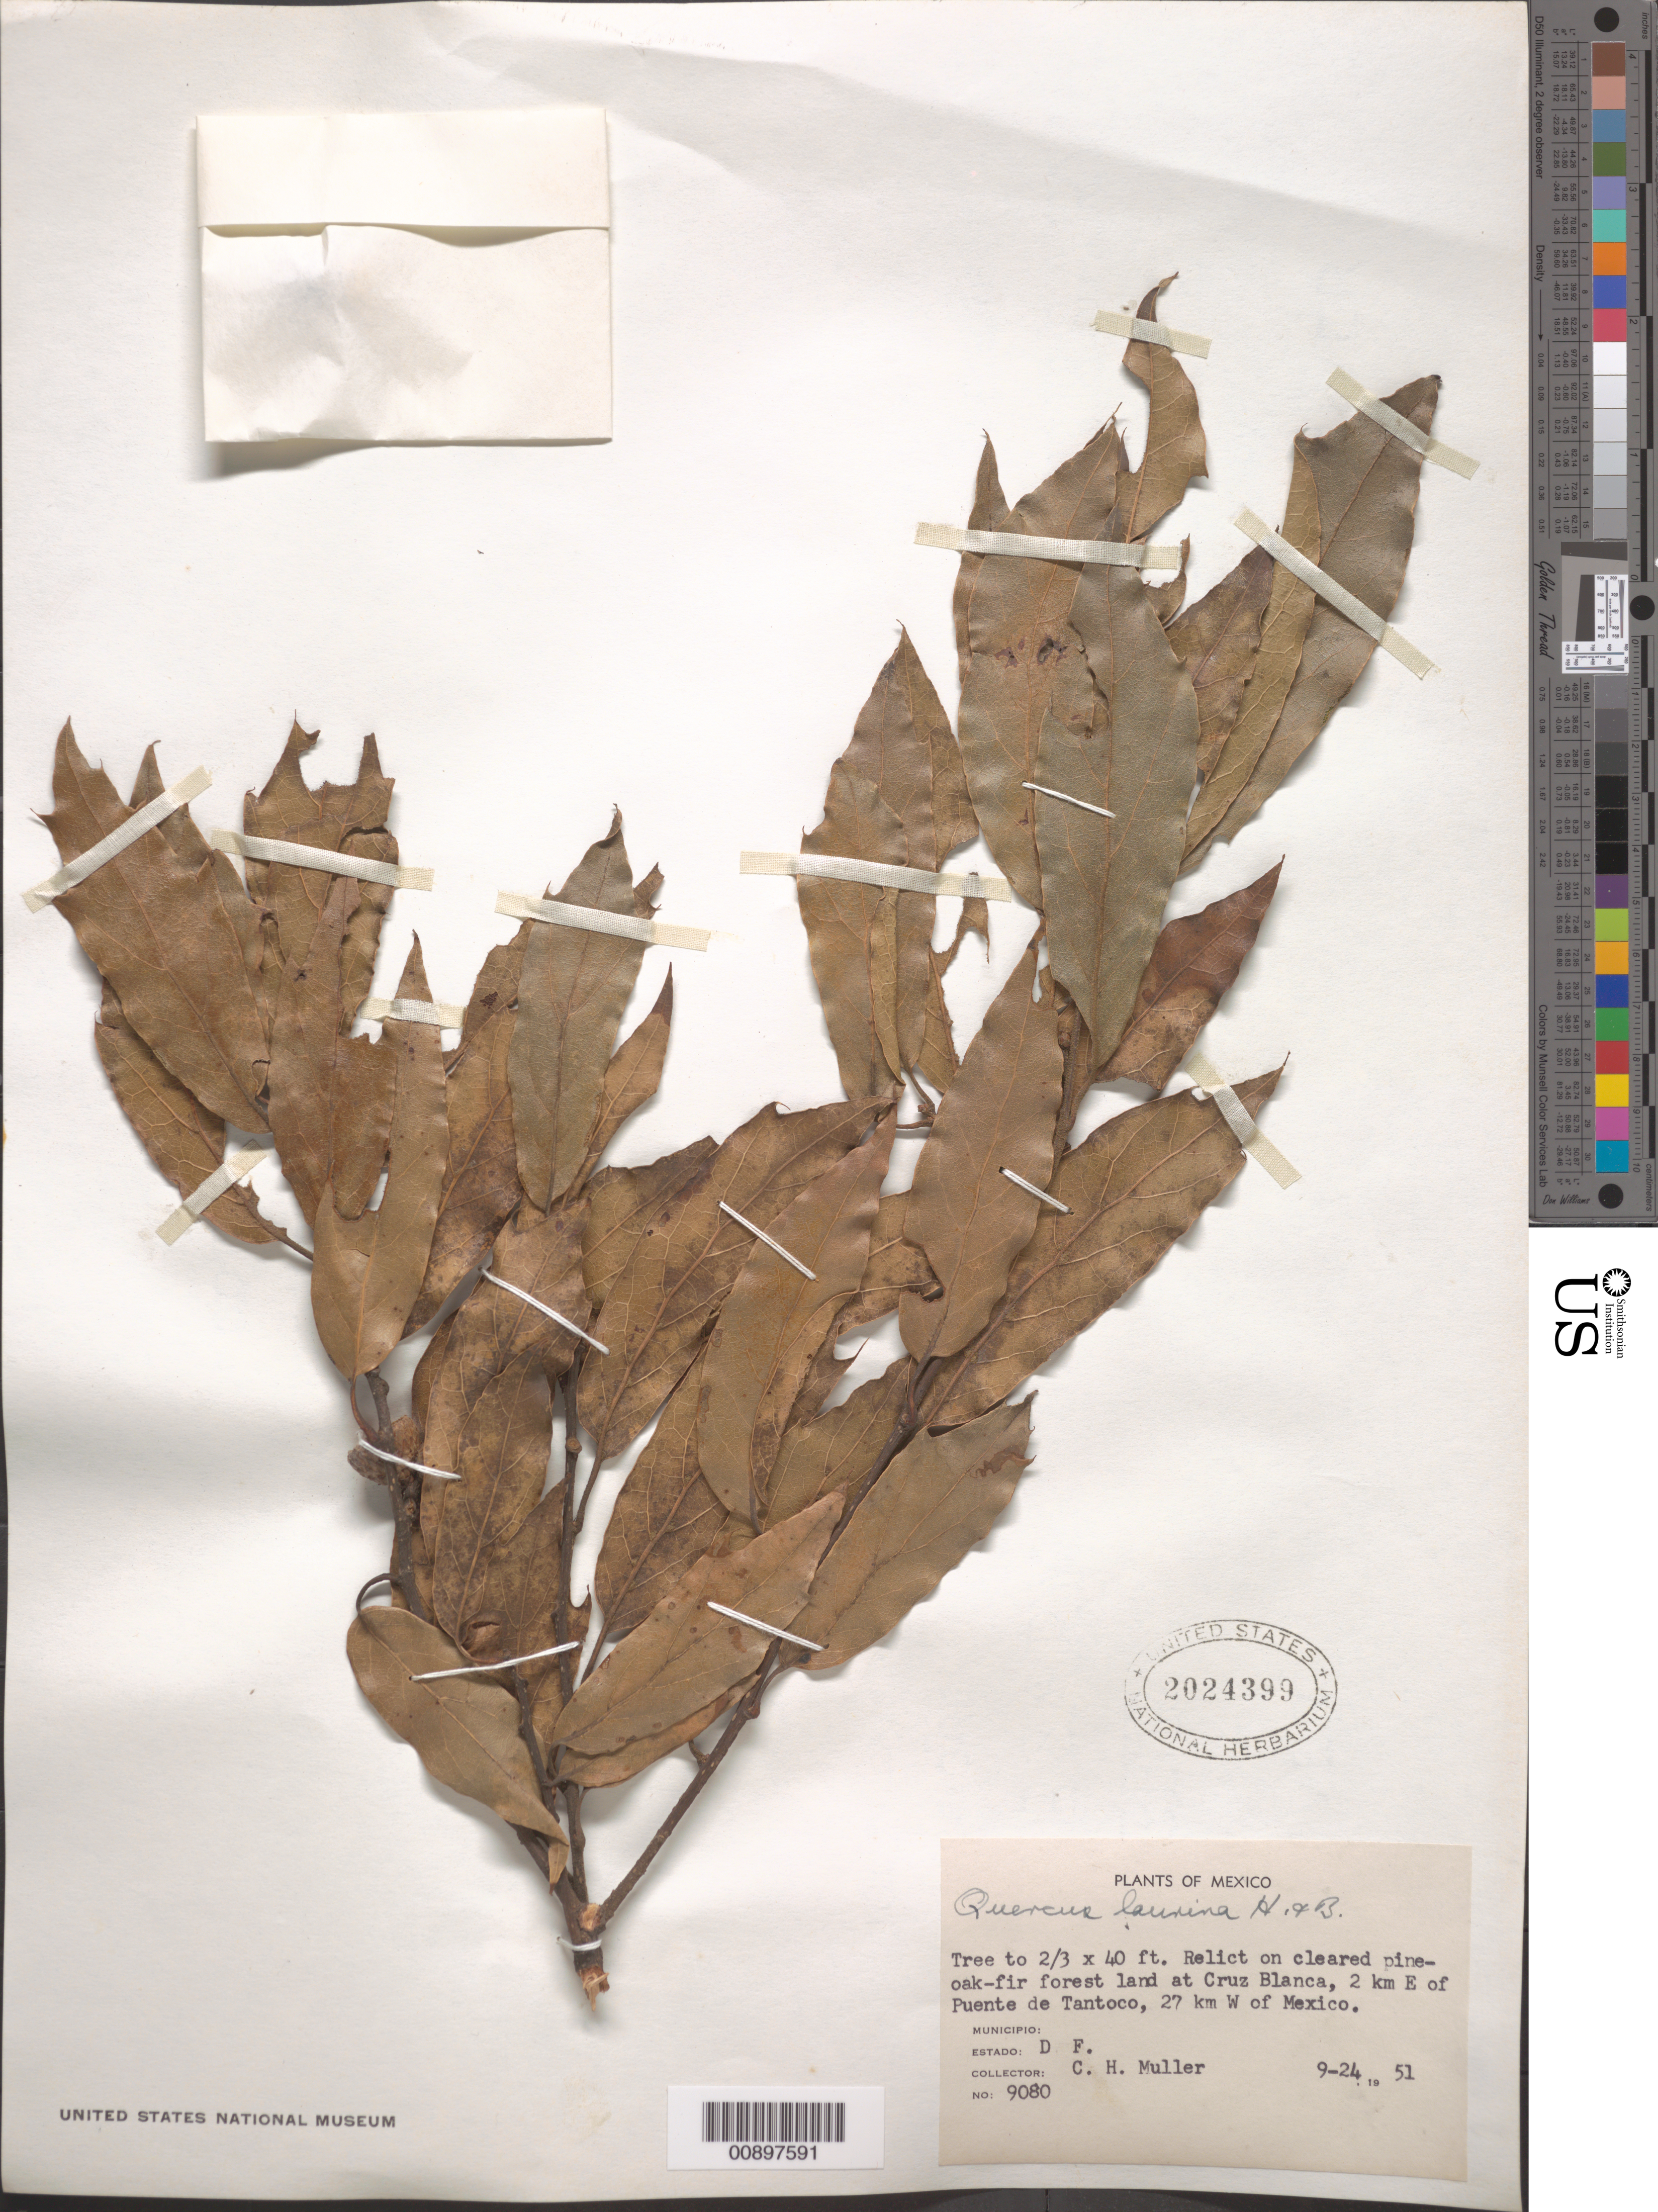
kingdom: Plantae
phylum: Tracheophyta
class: Magnoliopsida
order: Fagales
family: Fagaceae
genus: Quercus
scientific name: Quercus laurina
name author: Humb. & Bonpl.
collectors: C. H. Muller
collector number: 9080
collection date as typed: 24 Sep 1951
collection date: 1951-09-24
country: Mexico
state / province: Distrito Federal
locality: Cruz Blanca, 2 km E of Puente de Tantoco, 27 km W of Mexico. Distrito Federal.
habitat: Relict on cleared pine-oak-fir forest land.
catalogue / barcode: US 2024399